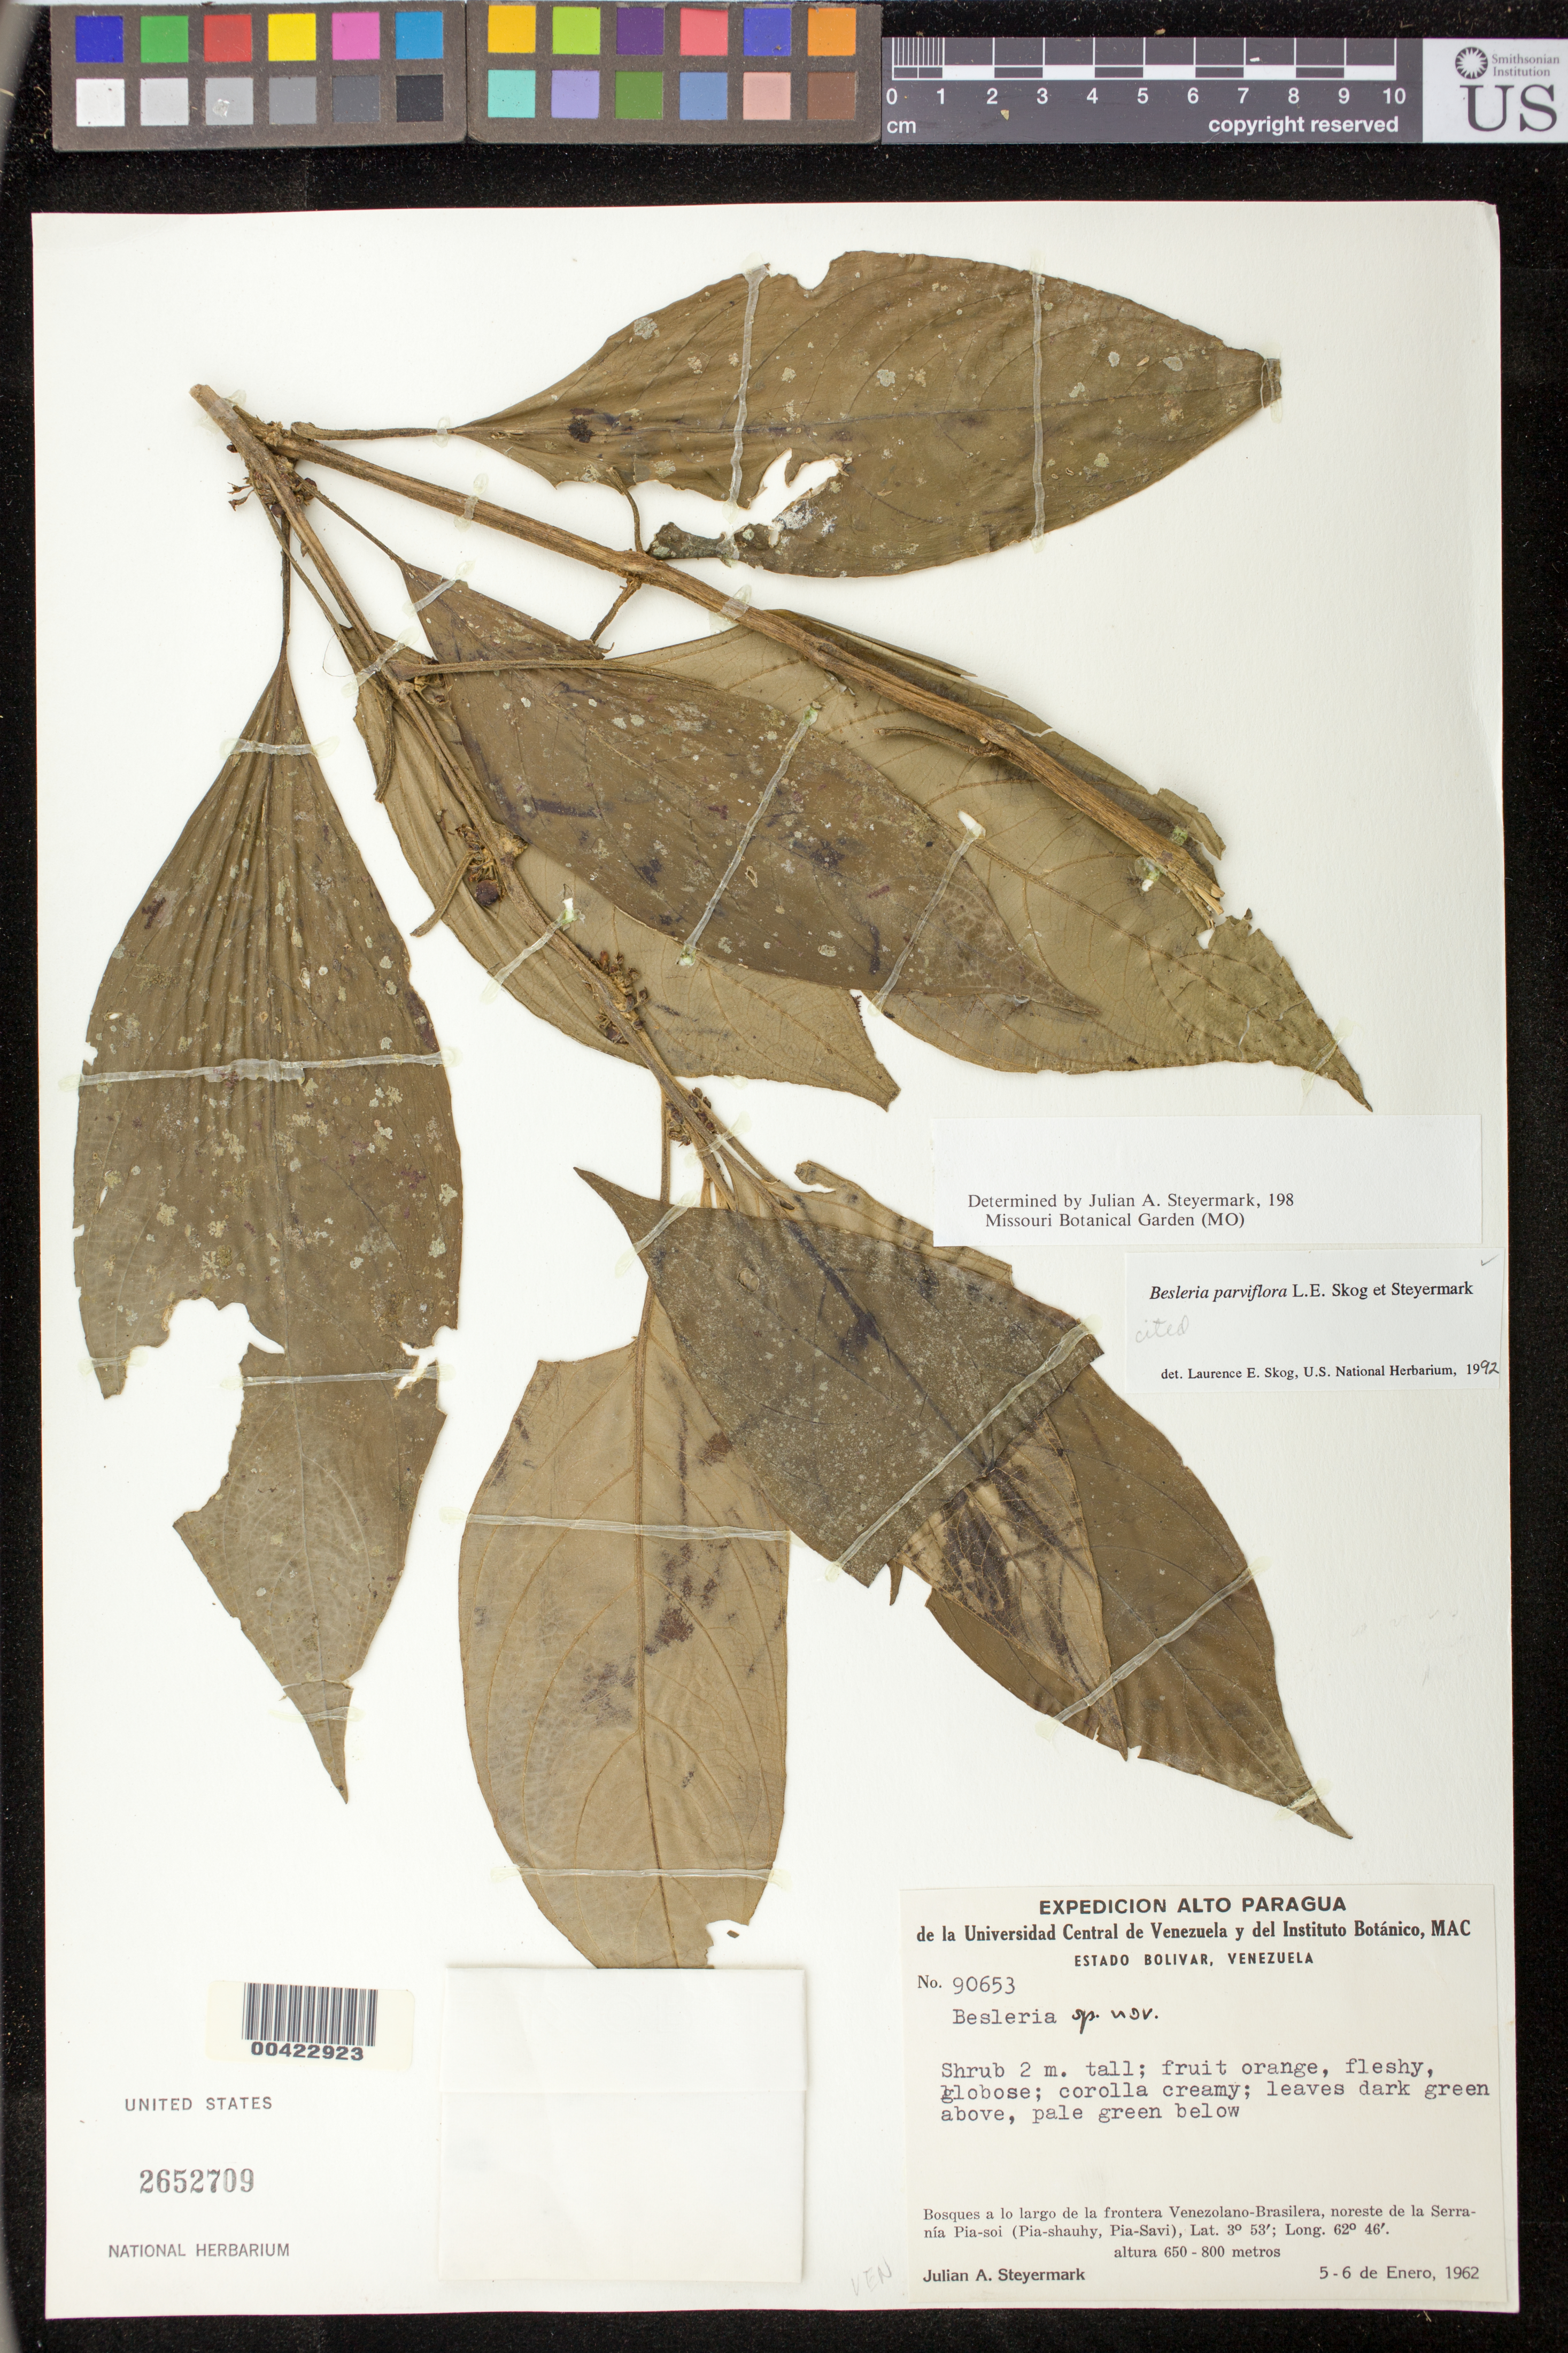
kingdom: Plantae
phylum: Tracheophyta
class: Magnoliopsida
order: Lamiales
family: Gesneriaceae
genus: Besleria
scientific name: Besleria parviflora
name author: L.E. Skog & Steyerm.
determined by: Skog, Laurence E.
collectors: J. Steyermark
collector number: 90653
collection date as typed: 5-6 Jan 1962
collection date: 1962-01-05/1962-01-06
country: Venezuela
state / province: Bolívar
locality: A lo largo de la frontera Venezolano-Brasilera, noreste de la Serranía Pia-soi (Pia-shauhy, Pia-Savi)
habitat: Bosques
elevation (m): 650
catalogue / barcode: US 2652709